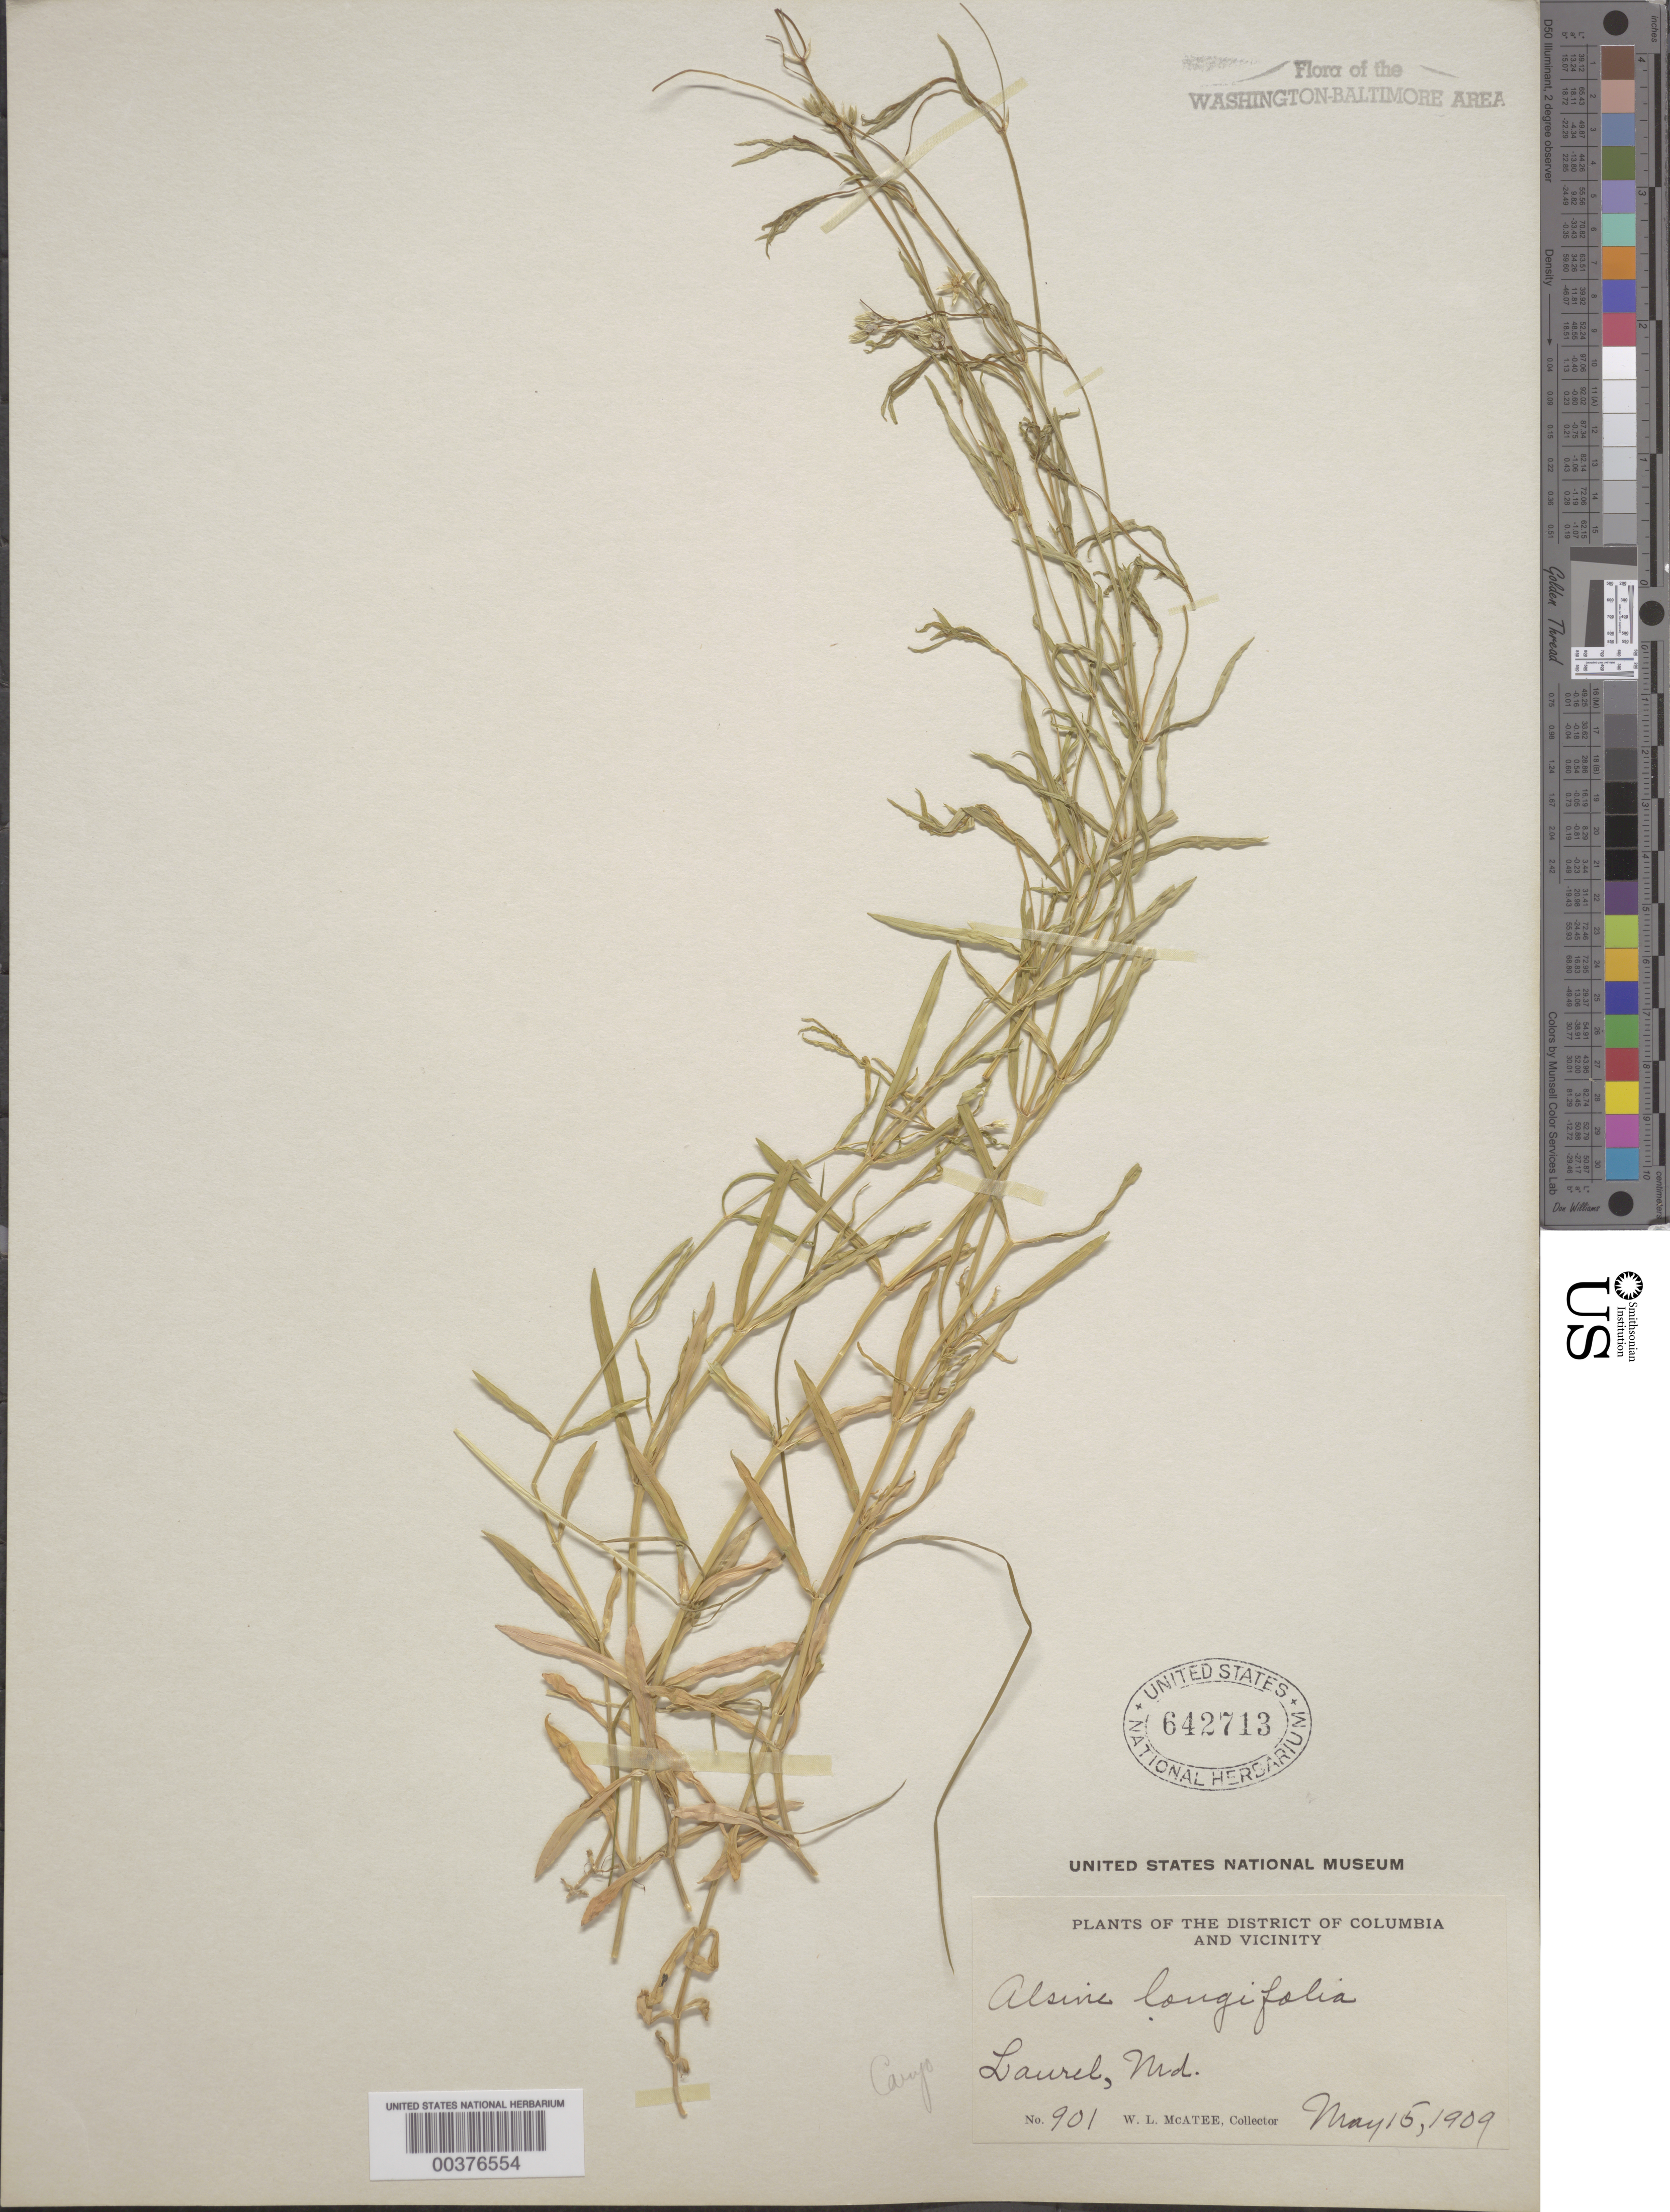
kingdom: Plantae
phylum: Tracheophyta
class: Magnoliopsida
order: Caryophyllales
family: Caryophyllaceae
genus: Stellaria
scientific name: Stellaria longifolia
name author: Muhl. ex Willd.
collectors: W. McAtee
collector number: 901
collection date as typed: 15 May 1909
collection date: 1909-05-15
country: United States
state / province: Maryland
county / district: Prince George's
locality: Laurel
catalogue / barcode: US 642713